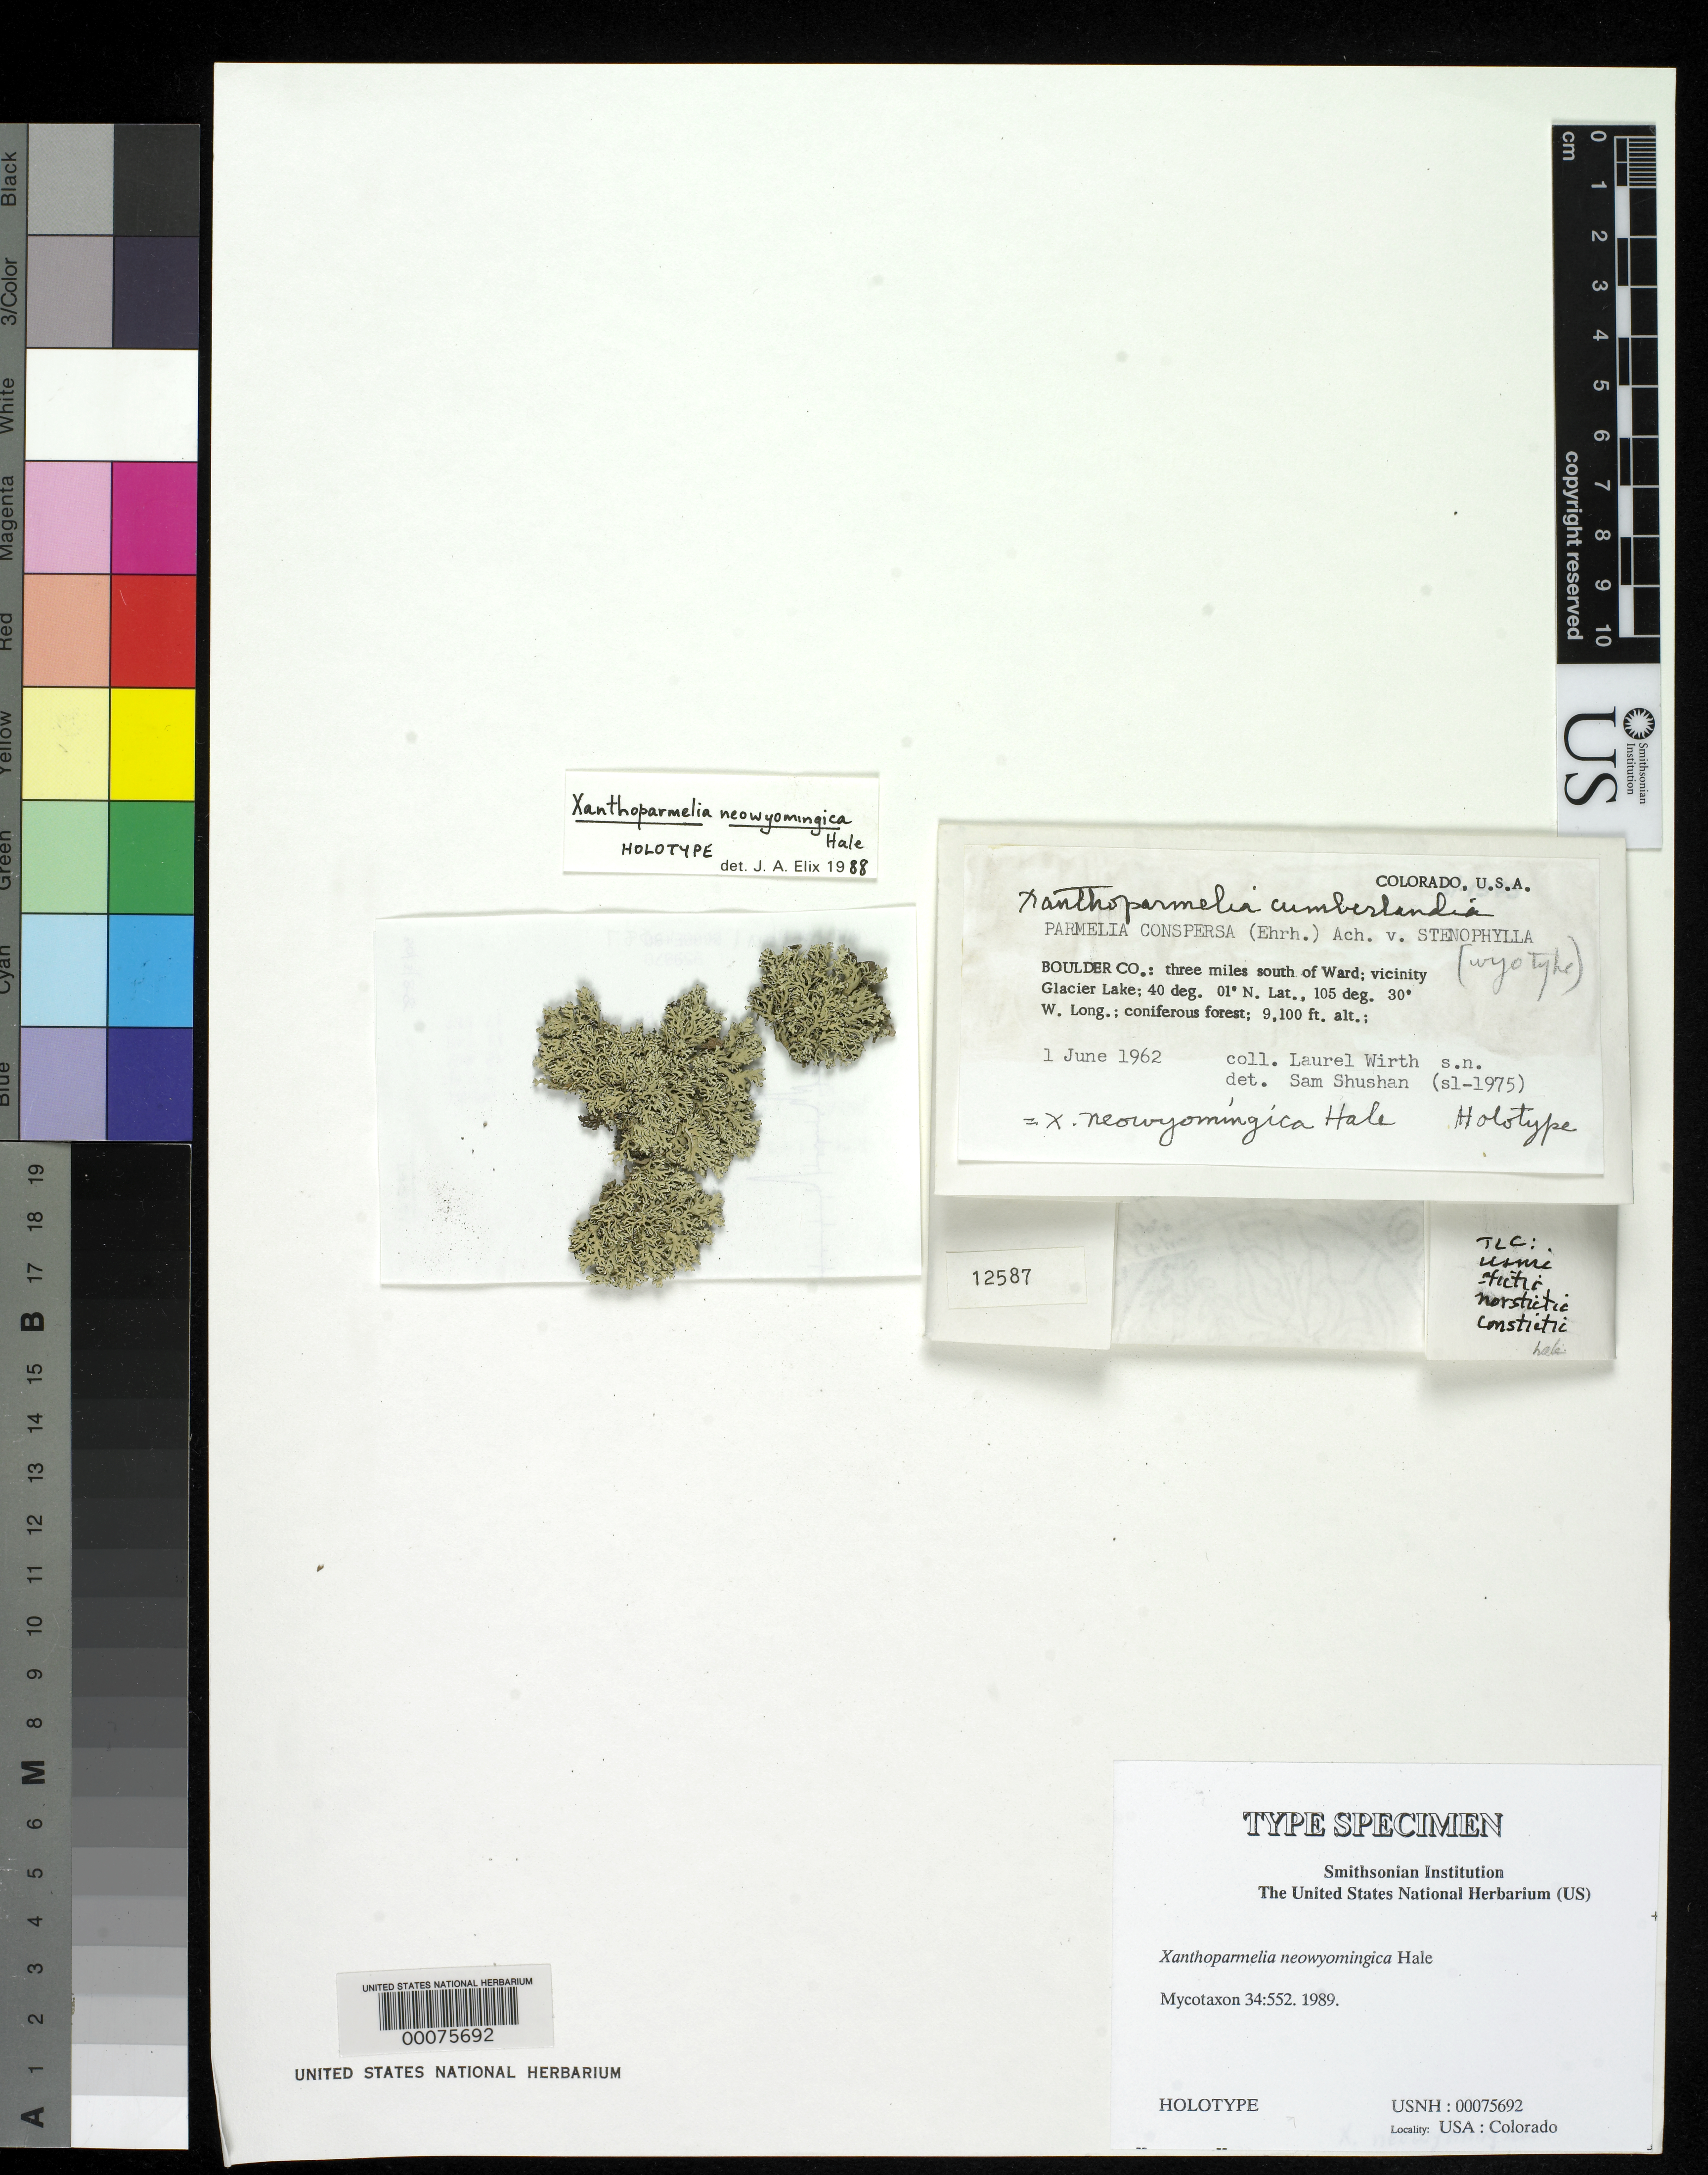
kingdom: Fungi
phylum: Ascomycota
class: Lecanoromycetes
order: Lecanorales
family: Parmeliaceae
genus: Xanthoparmelia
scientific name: Xanthoparmelia neowyomingica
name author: Hale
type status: Holotype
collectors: L. Wirth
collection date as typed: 01 Jun 1962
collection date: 1962-06-01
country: United States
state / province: Colorado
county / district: Boulder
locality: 3 mi S of Ward, vicinity of Glacier Lake, coniferous forest.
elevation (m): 2774